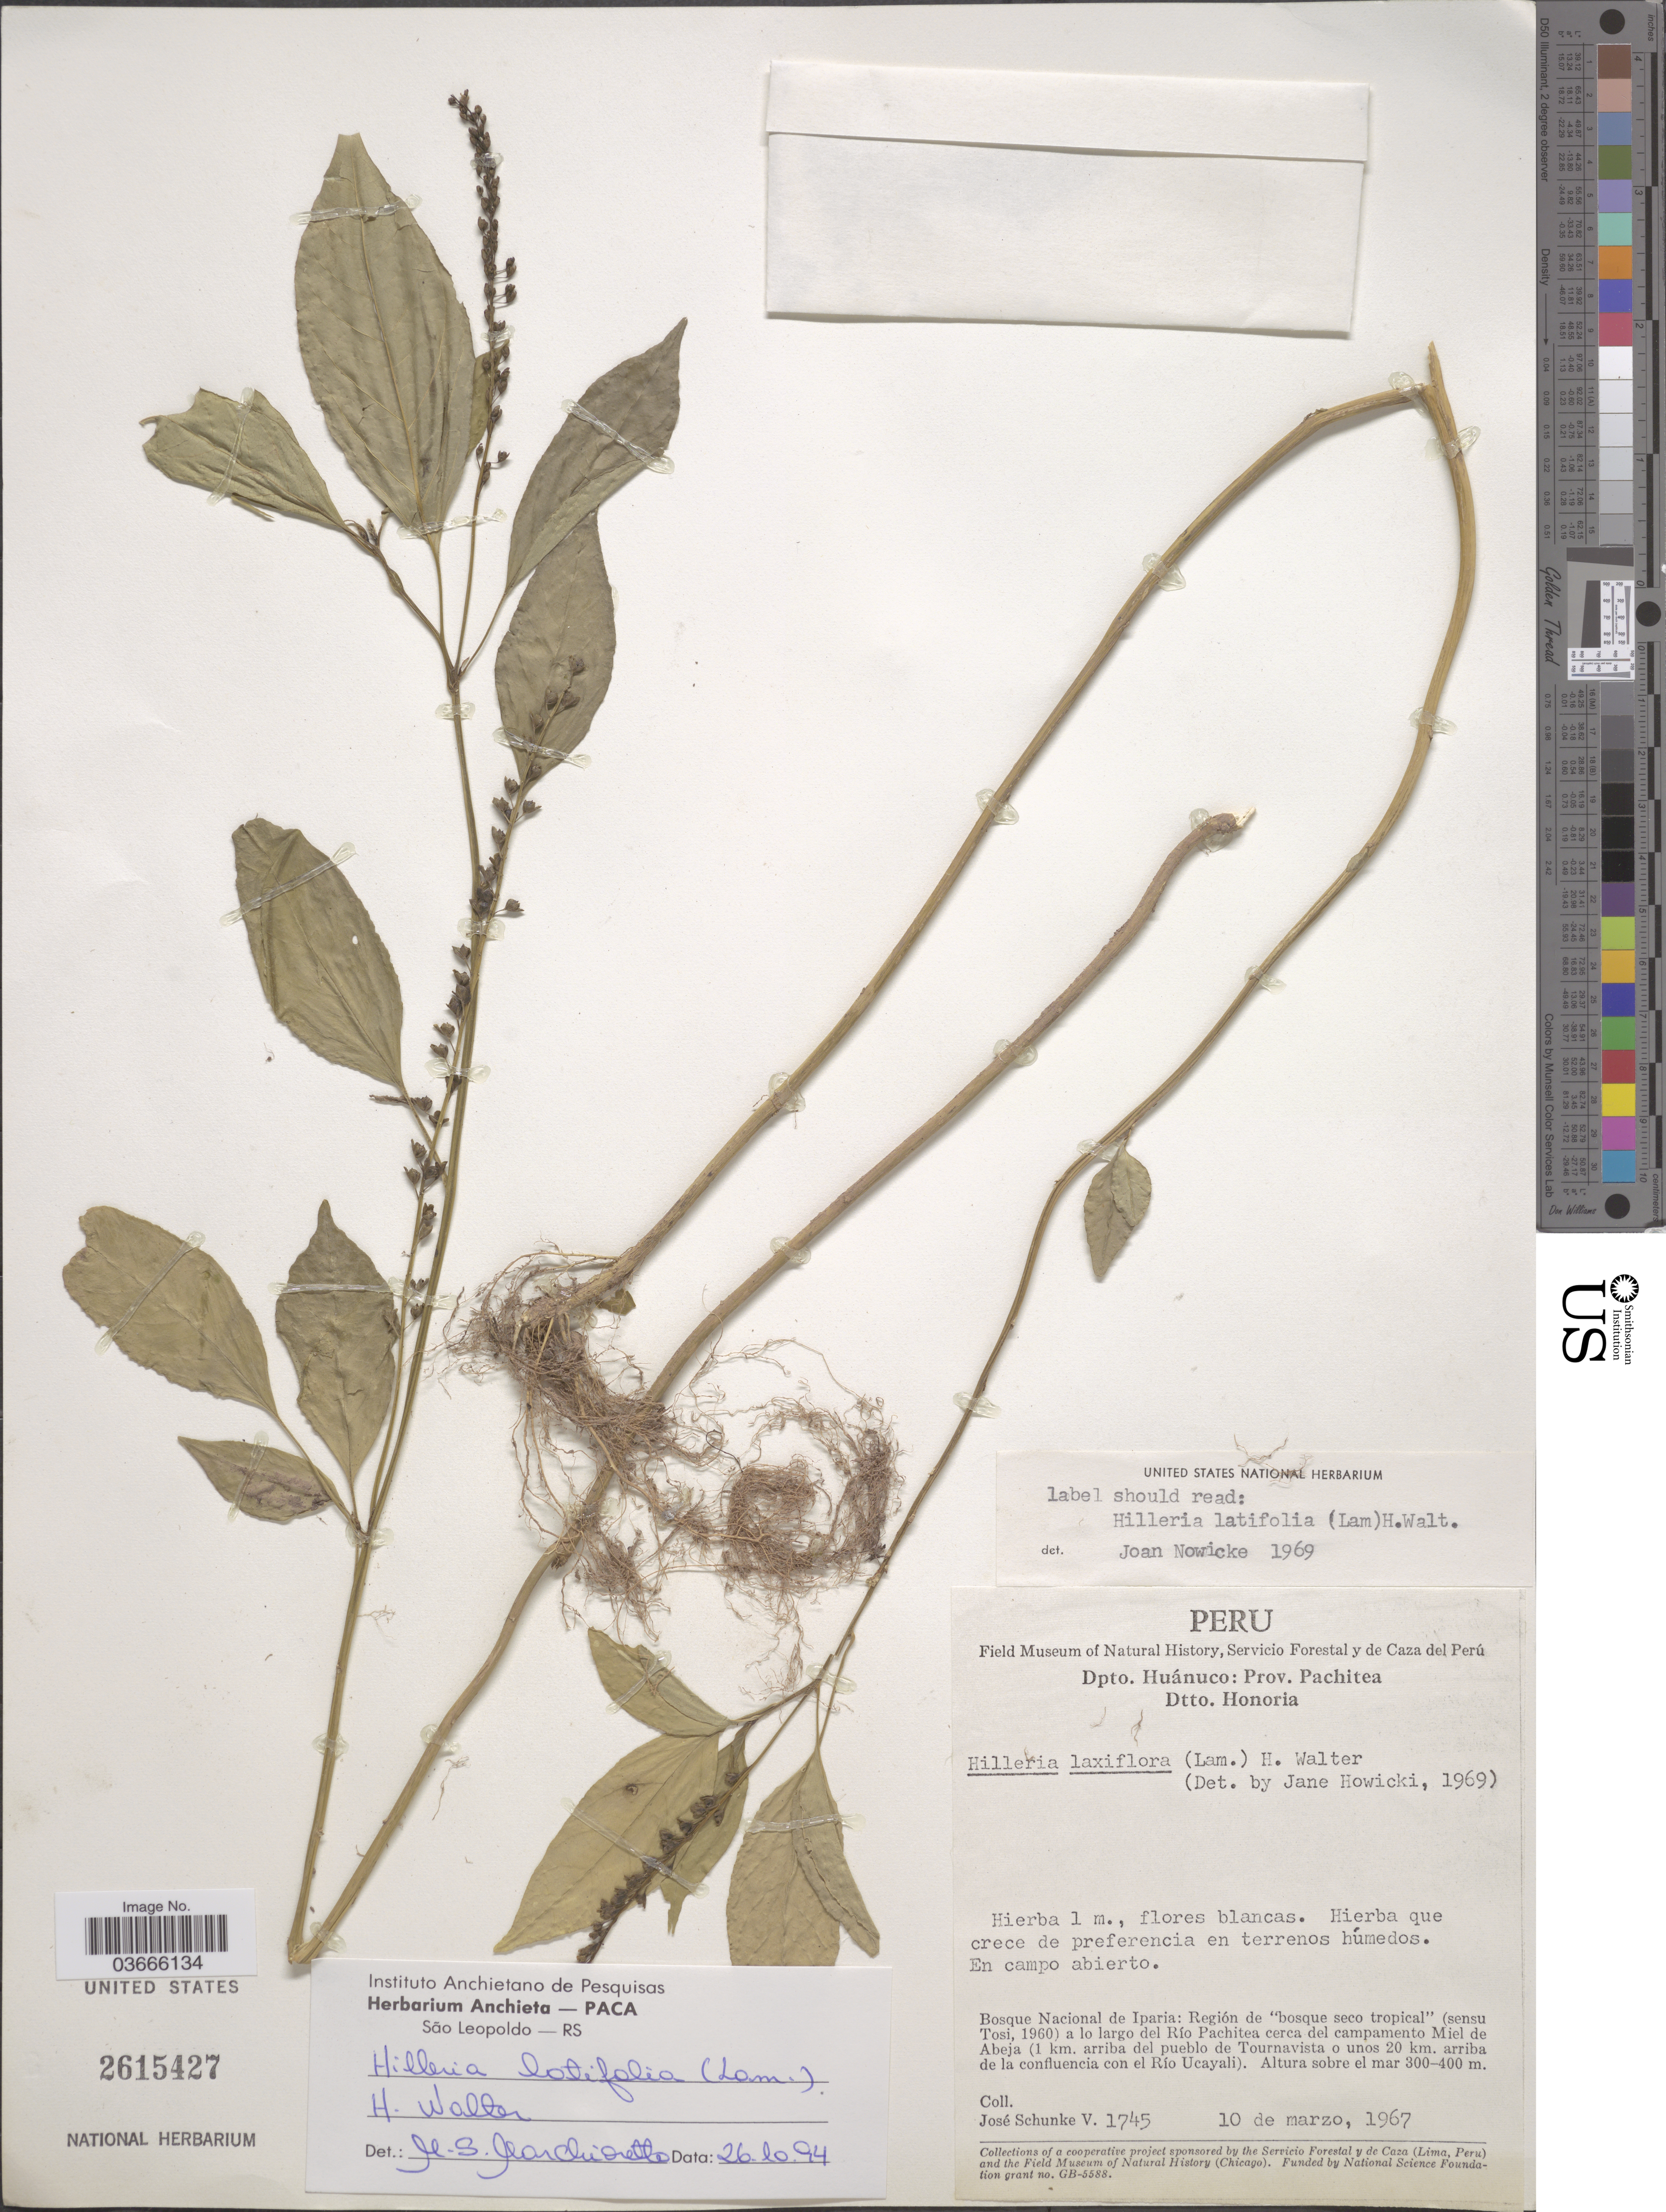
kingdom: Plantae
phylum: Tracheophyta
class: Magnoliopsida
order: Caryophyllales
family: Phytolaccaceae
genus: Hilleria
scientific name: Hilleria latifolia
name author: (Lam.) H. Walter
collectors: J. Schunke Vigo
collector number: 1745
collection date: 1967-03-10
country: Peru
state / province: Huánuco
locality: Dpto. Huánuco: Prov. Pachitea. Dtto. Honoria. En campo abierto. Bosque Nacional de Iparia: Región de "bosque seco tropical" (sensu Tosi, 1960) a lo largo del Río Pachitea cerca del campamento Miel de Abeja (1 km. arriba del pueblo de Tournavista a unos 20 km. arriba de la confluencia con el Río Ucayali).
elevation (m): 300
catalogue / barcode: US 2615427